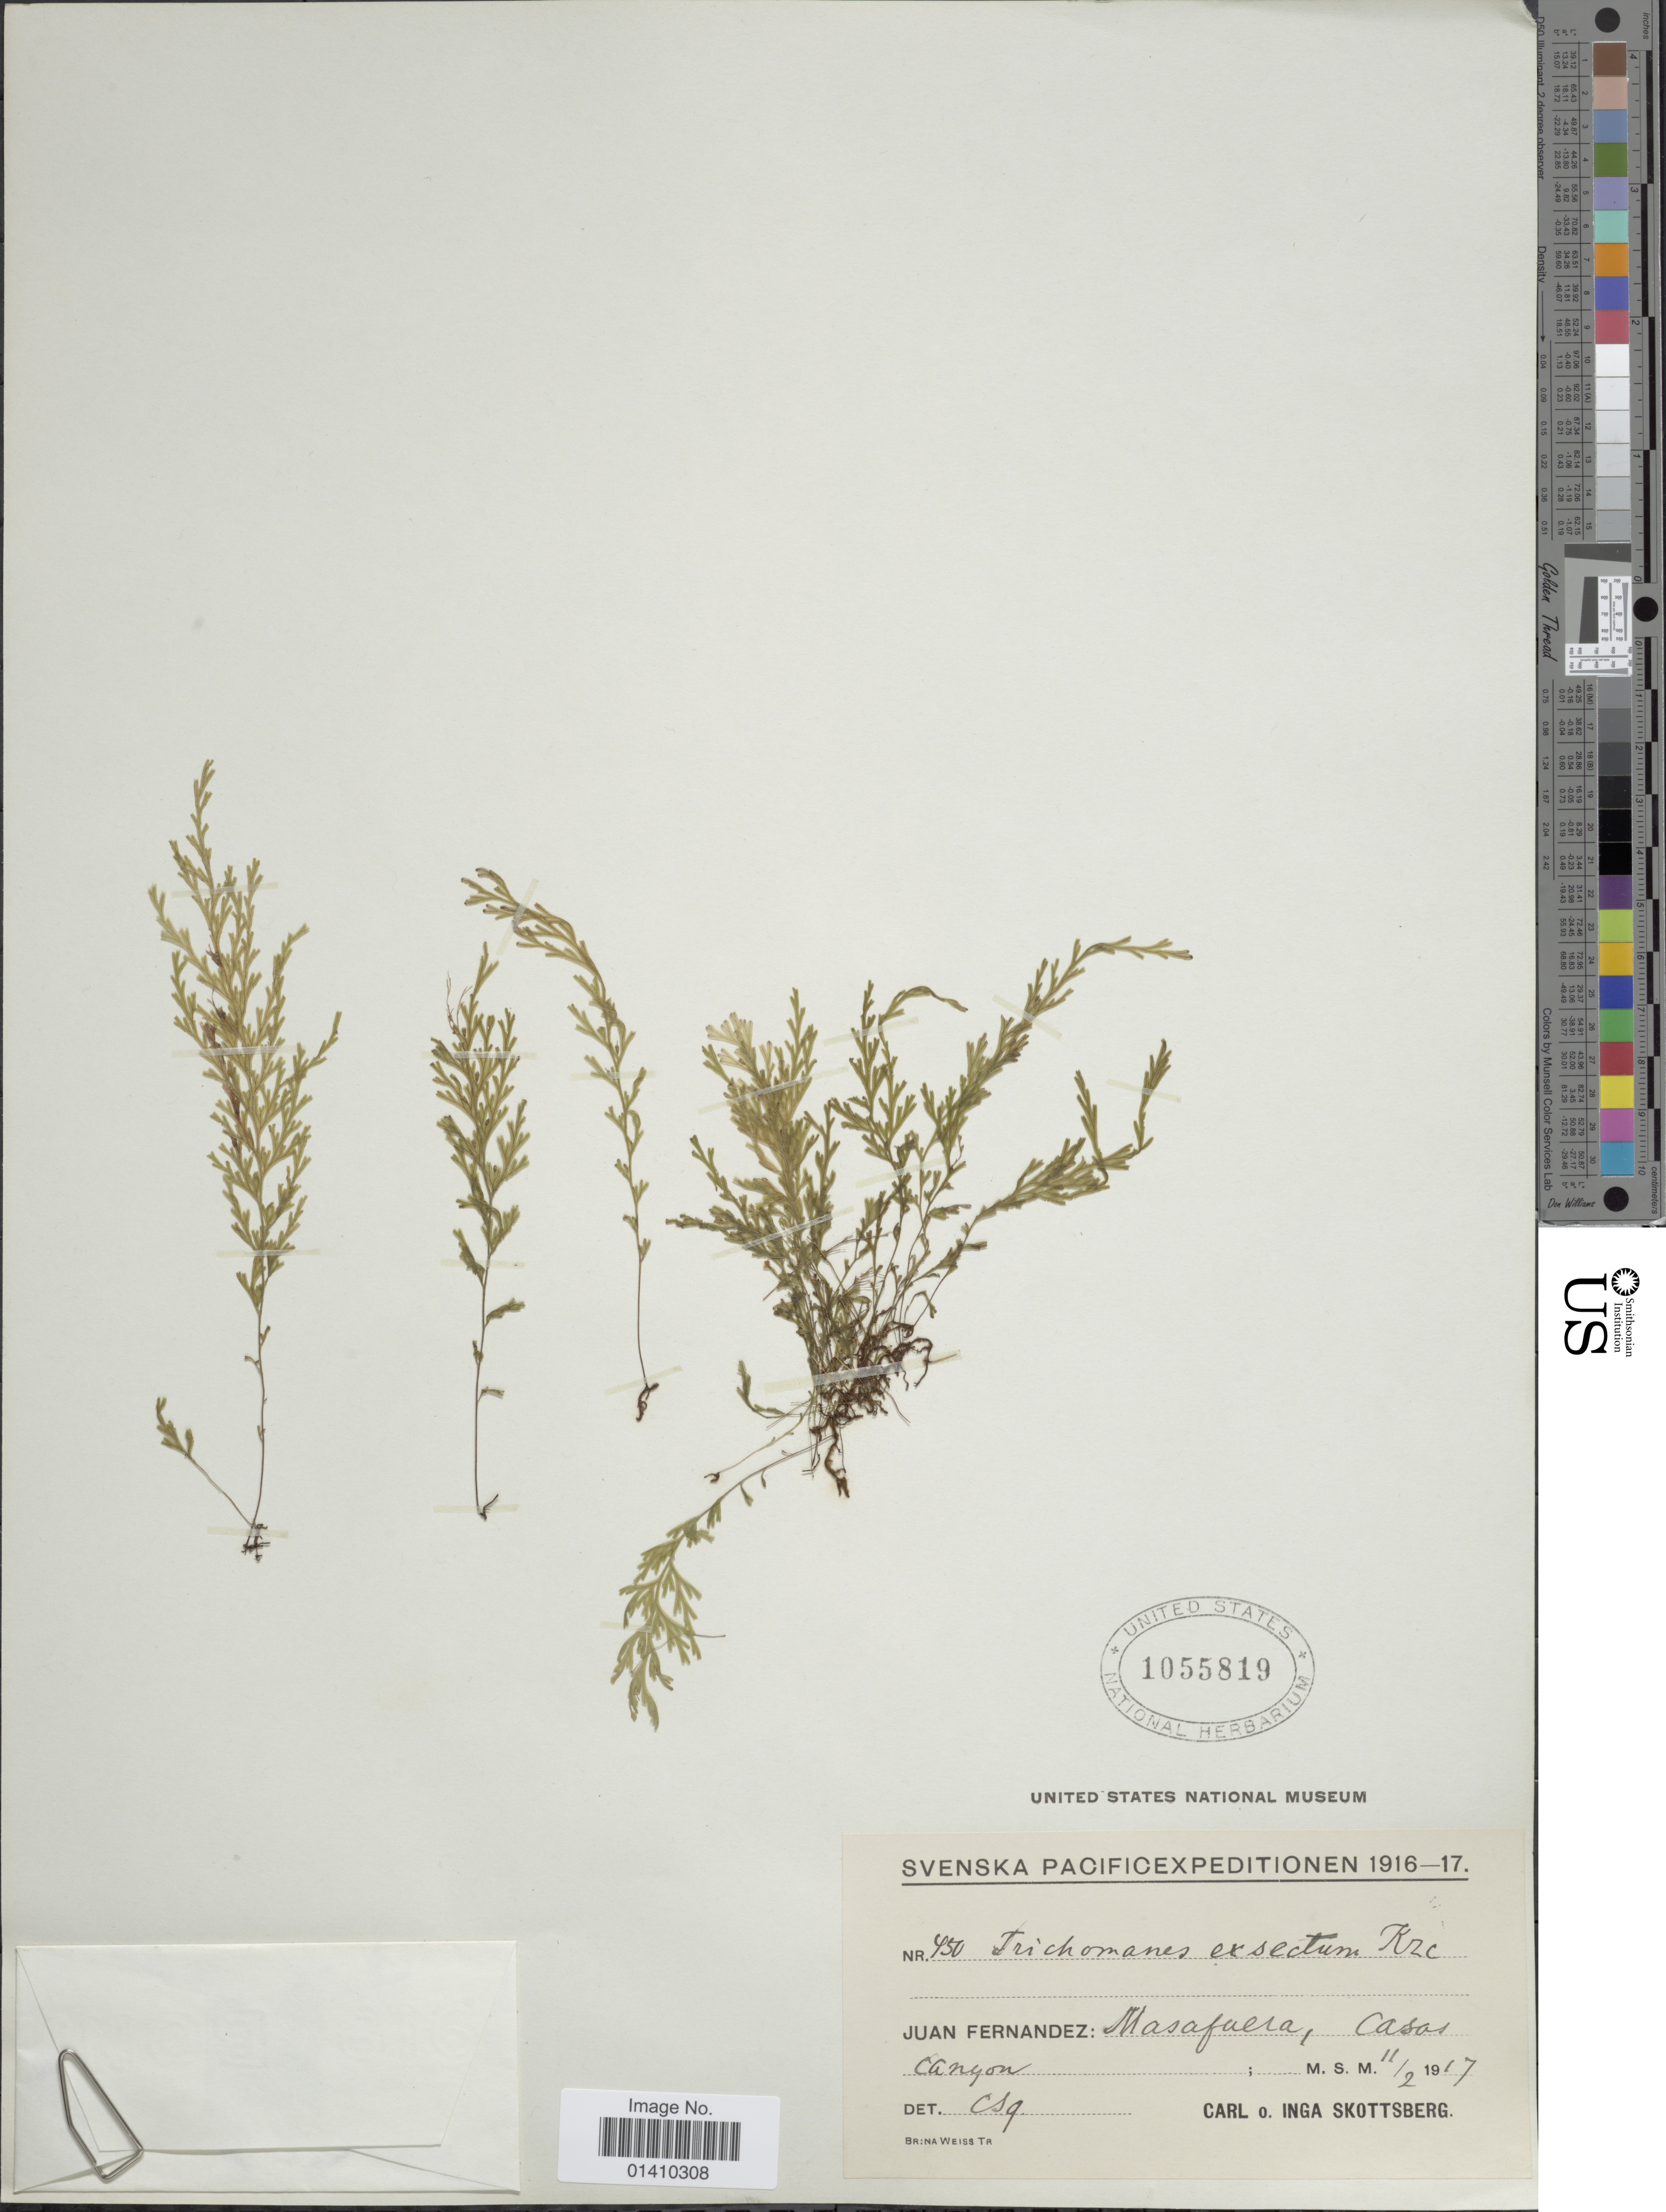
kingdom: Plantae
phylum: Tracheophyta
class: Polypodiopsida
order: Hymenophyllales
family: Hymenophyllaceae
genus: Polyphlebium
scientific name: Polyphlebium exsectum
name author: (Kunze) Ebihara & Dubuisson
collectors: C. Skottsberg & I. Skottsberg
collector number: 450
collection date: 1917-02-11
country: Chile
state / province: Valparaíso (V)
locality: Juan Fernandez, Masafeura, Casas Canyon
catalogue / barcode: US 1055819